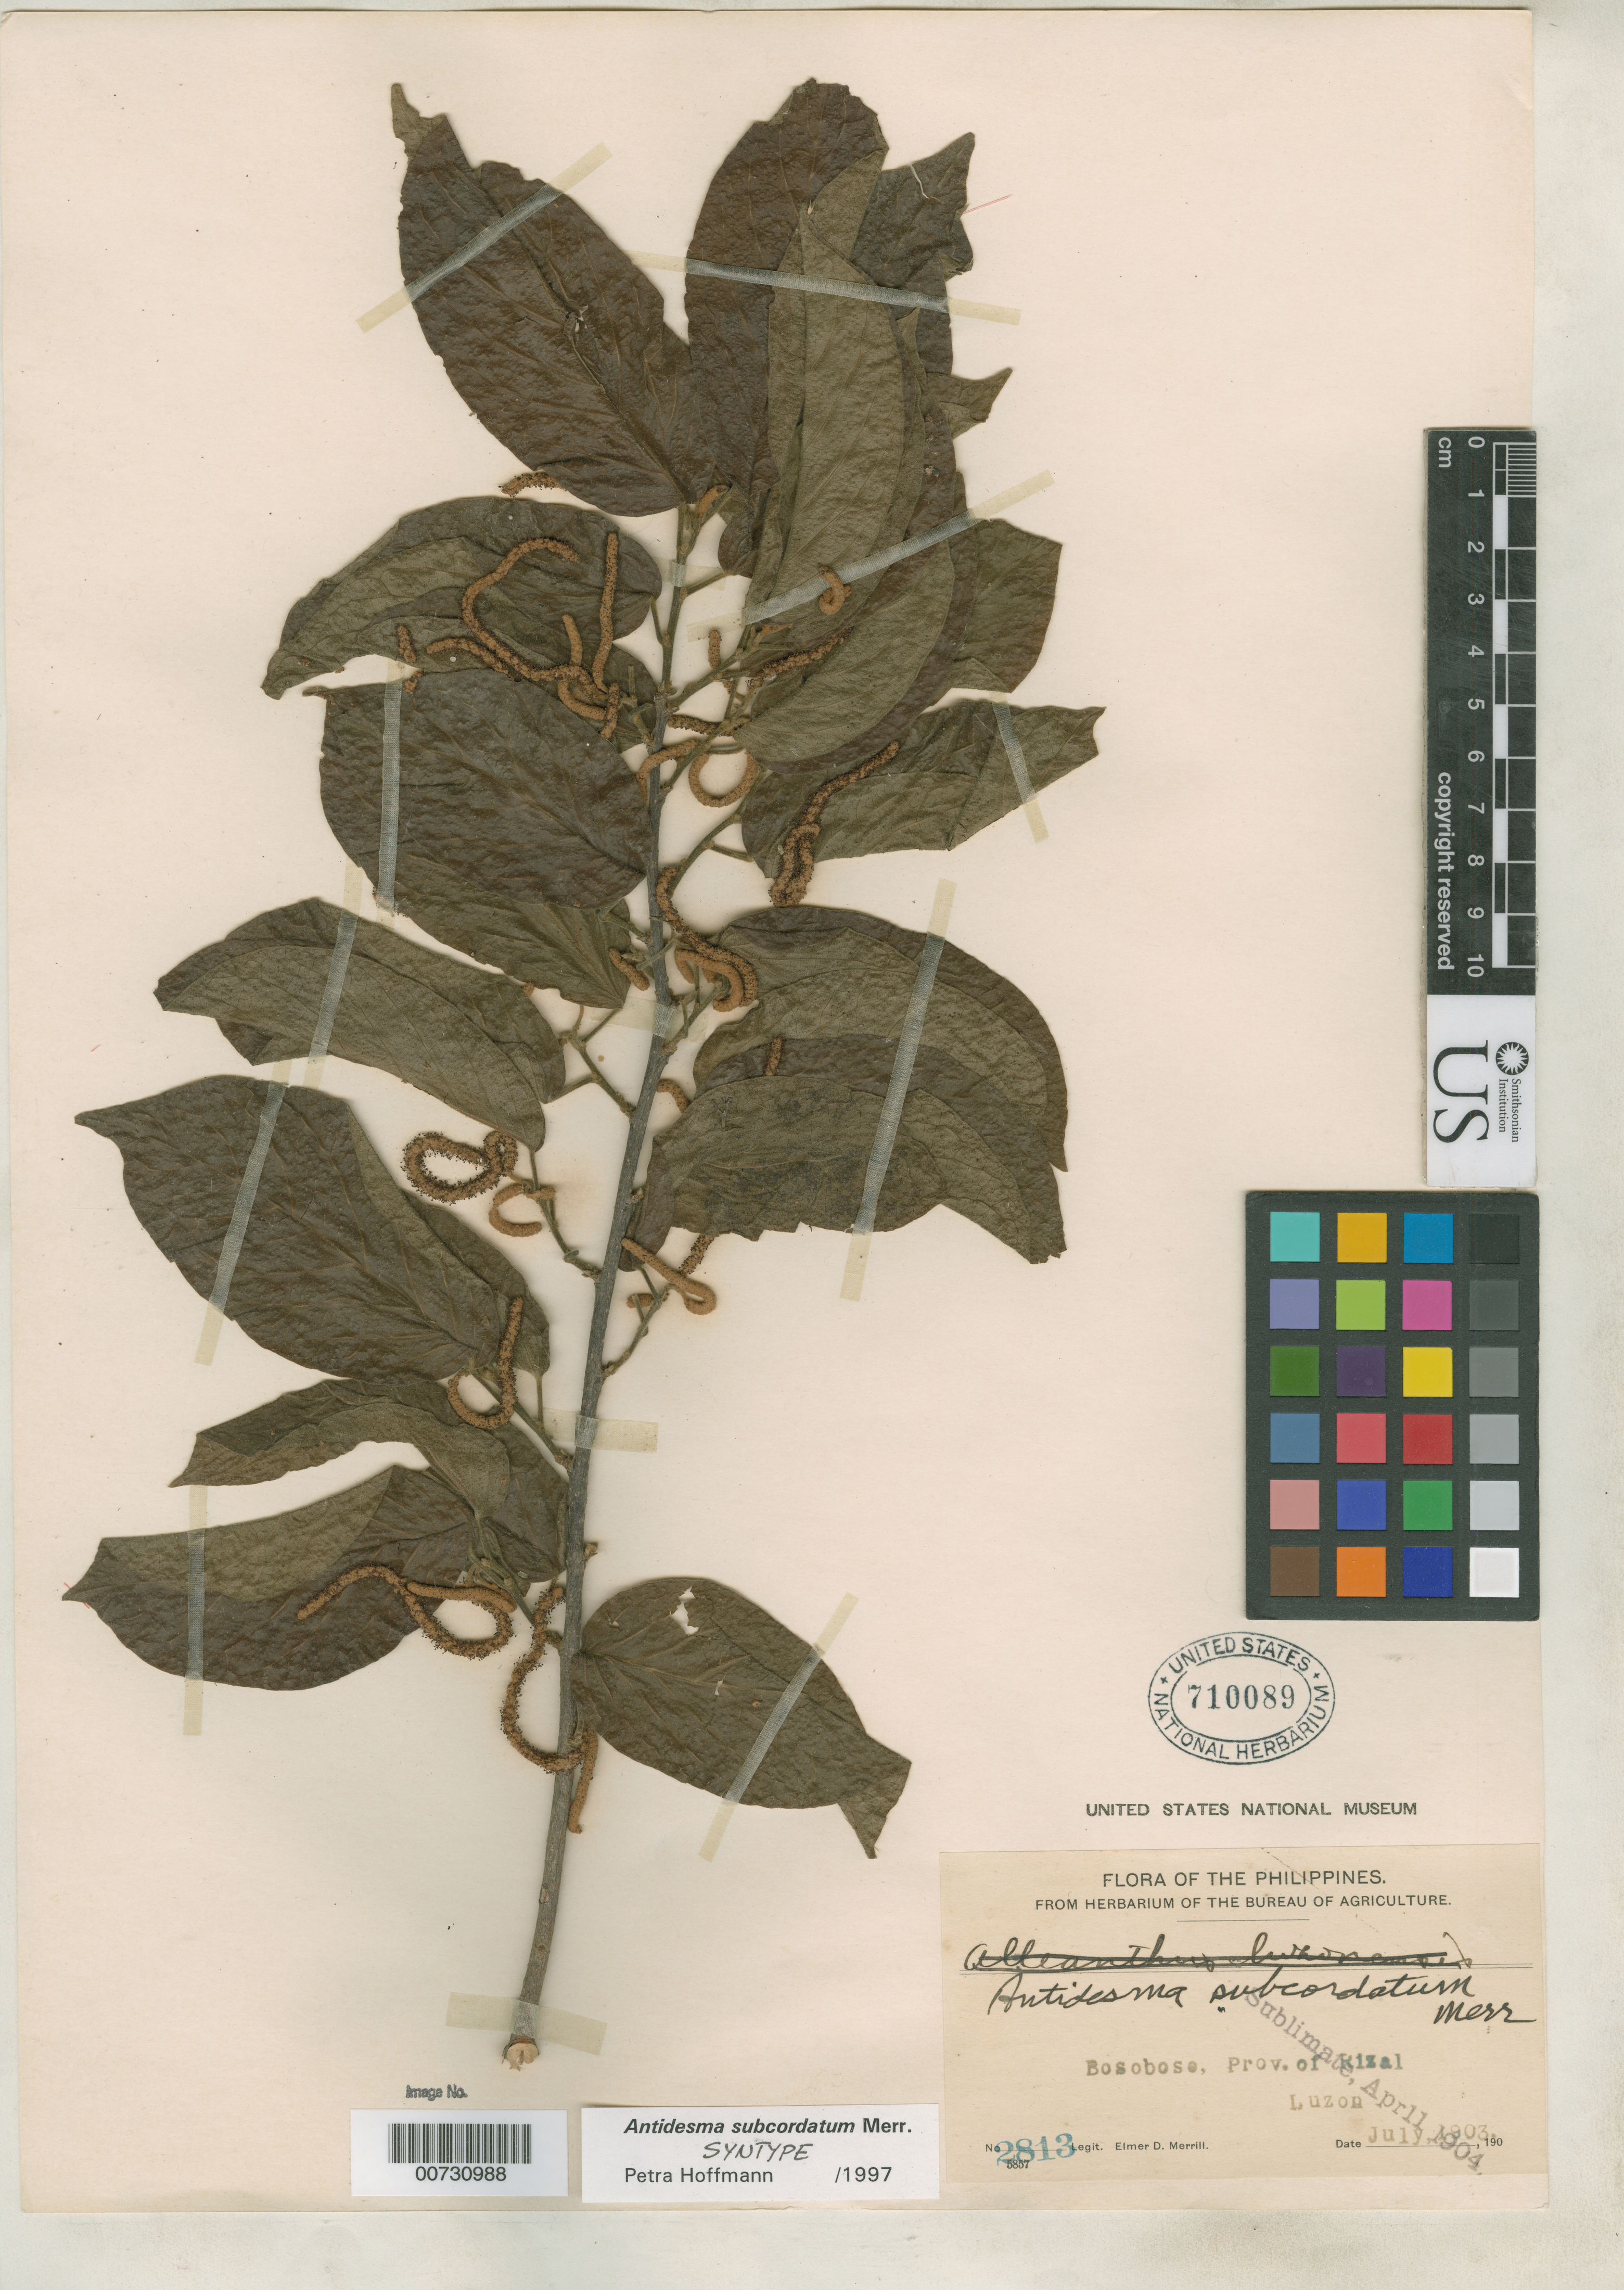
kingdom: Plantae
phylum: Tracheophyta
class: Magnoliopsida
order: Malpighiales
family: Phyllanthaceae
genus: Antidesma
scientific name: Antidesma subcordatum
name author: Merr.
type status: Isosyntype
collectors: E. D. Merrill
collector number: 2813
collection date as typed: Jul 1903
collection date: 1903-07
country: Philippines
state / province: Calabarzon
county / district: Rizal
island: Luzon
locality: Bosoboso, Prov. of Rizal, Luzon.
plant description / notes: Lectotype collection is Ramos [Bur. Sci.] 1114 as designated by P. Hoffmann (2005).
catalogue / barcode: US 710089